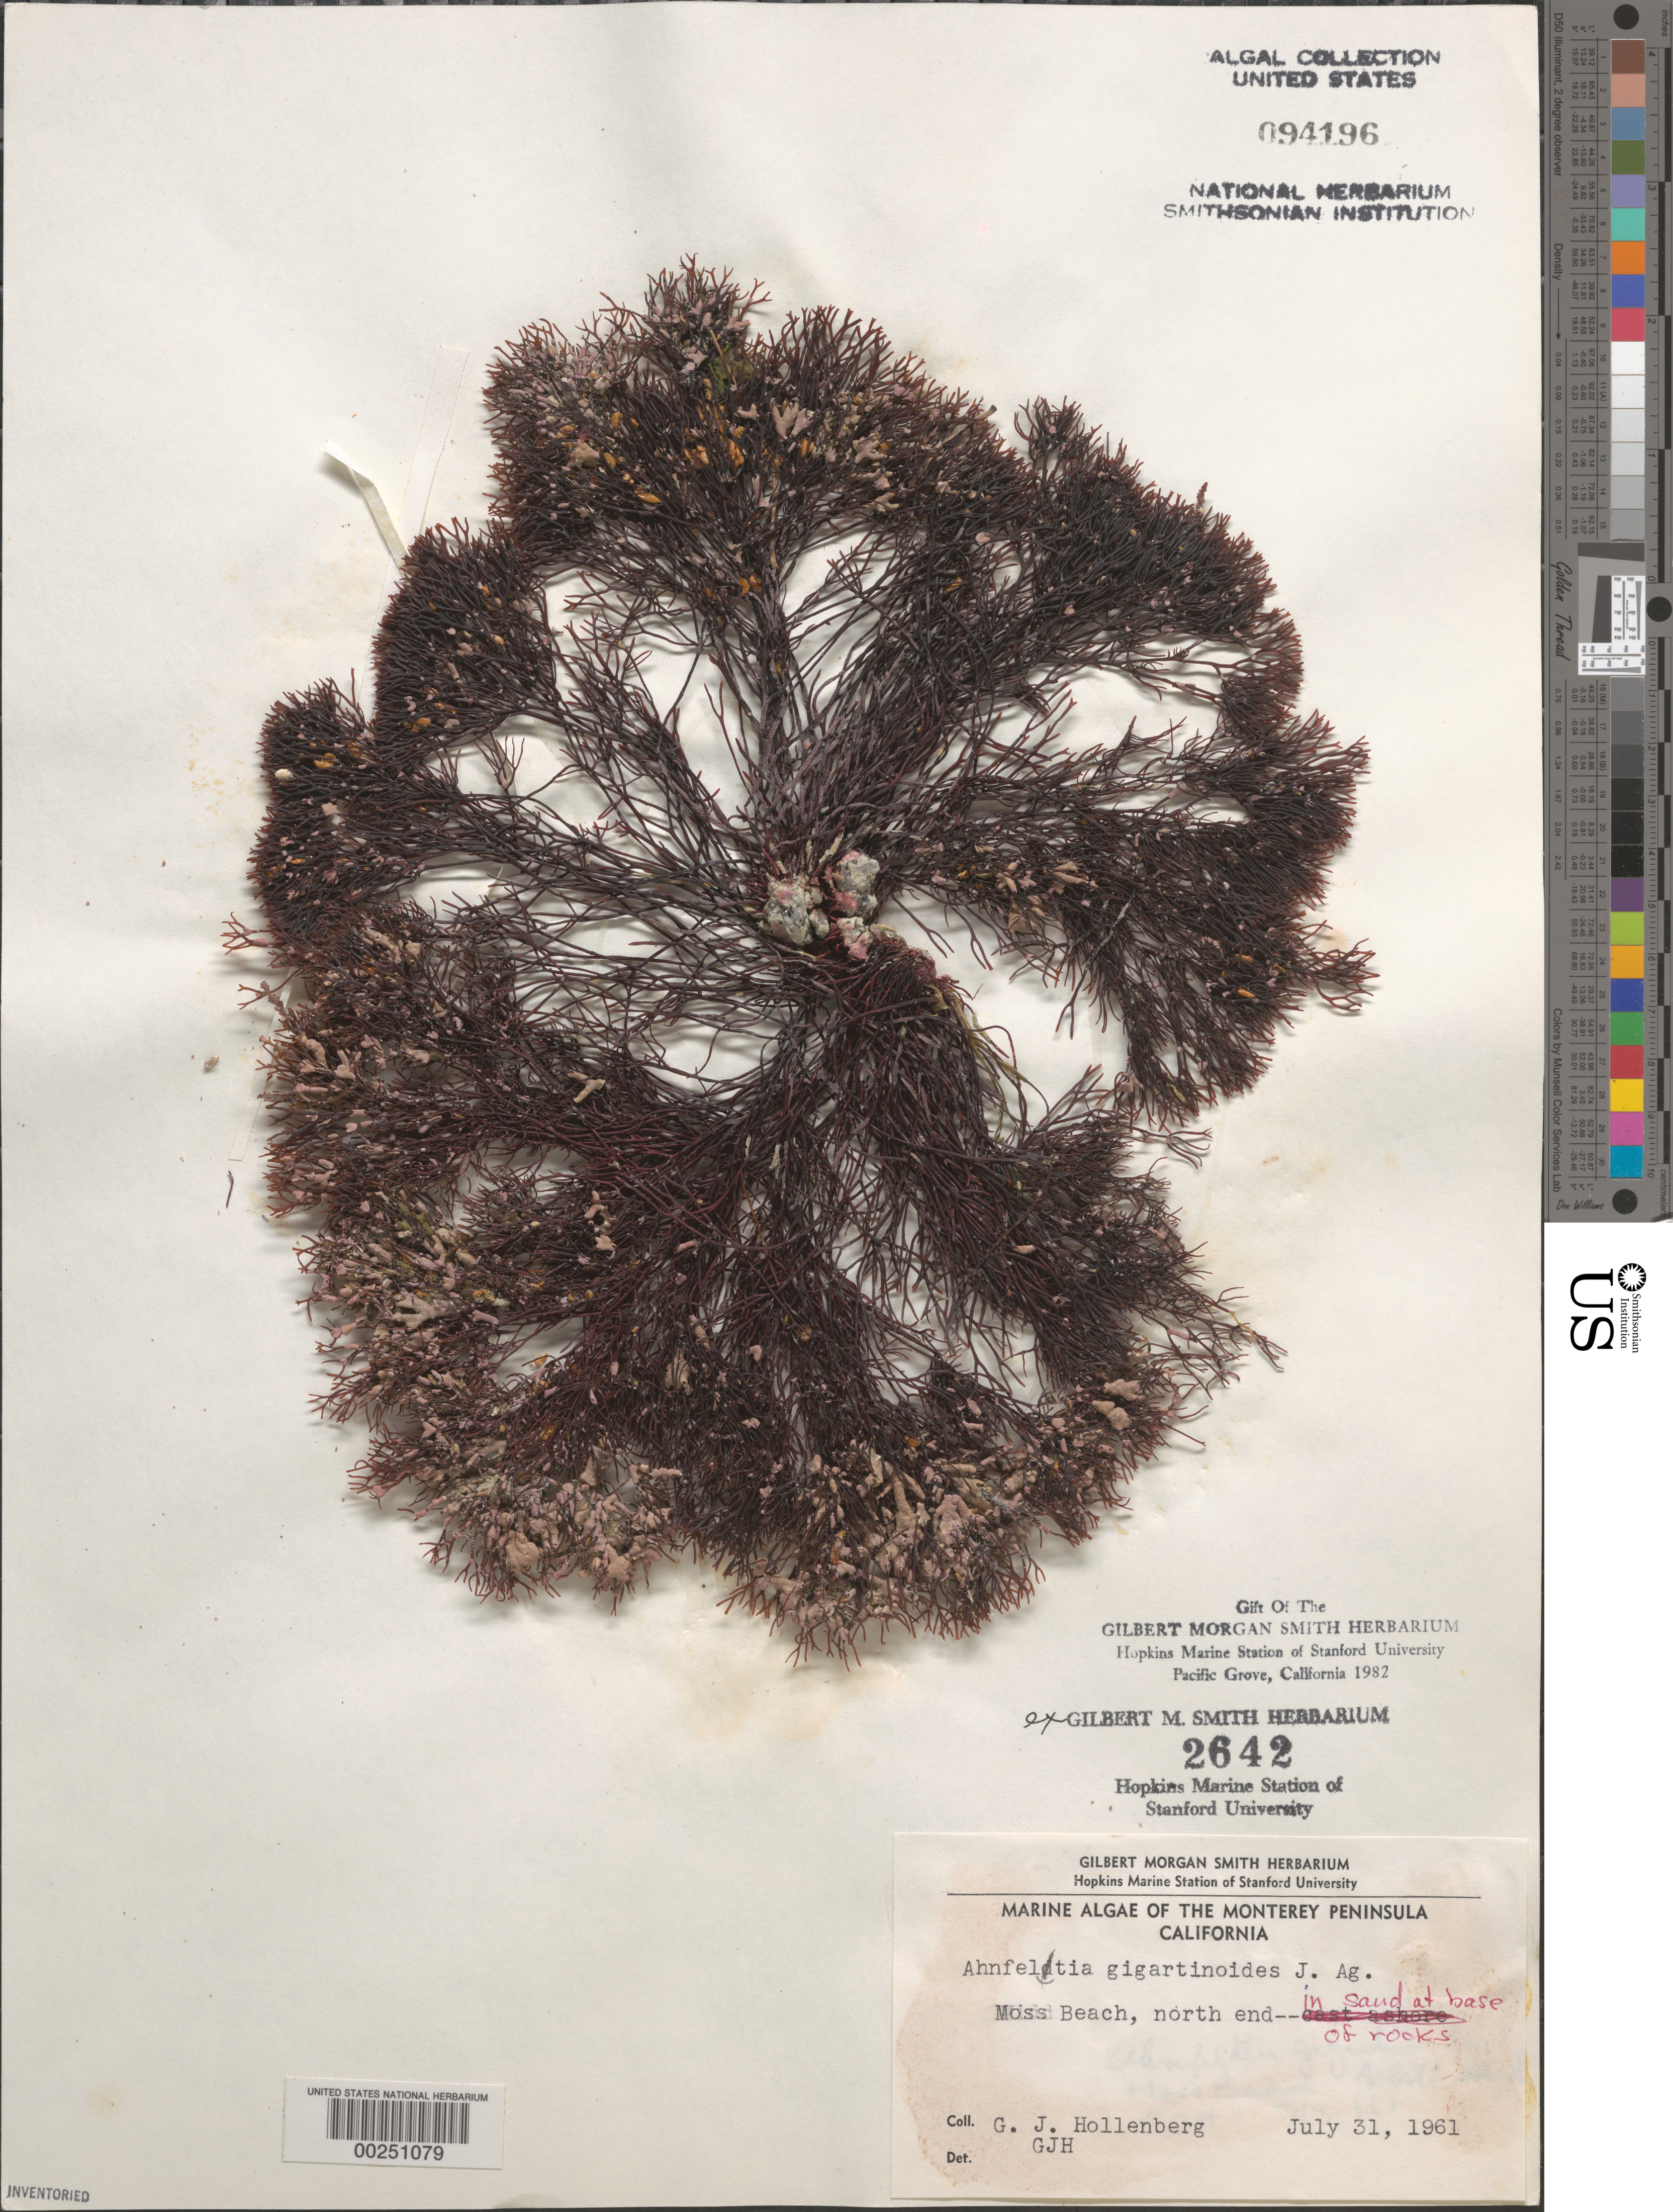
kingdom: Plantae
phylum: Rhodophyta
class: Florideophyceae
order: Ahnfeltiales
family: Ahnfeltiaceae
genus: Ahnfeltia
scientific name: Ahnfeltia gigartinoides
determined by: Hollenberg, George J.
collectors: G. Hollenberg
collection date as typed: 31 Jul 1961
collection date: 1961-07-31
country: United States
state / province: California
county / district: Monterey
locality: Moss Beach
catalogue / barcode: US 94196